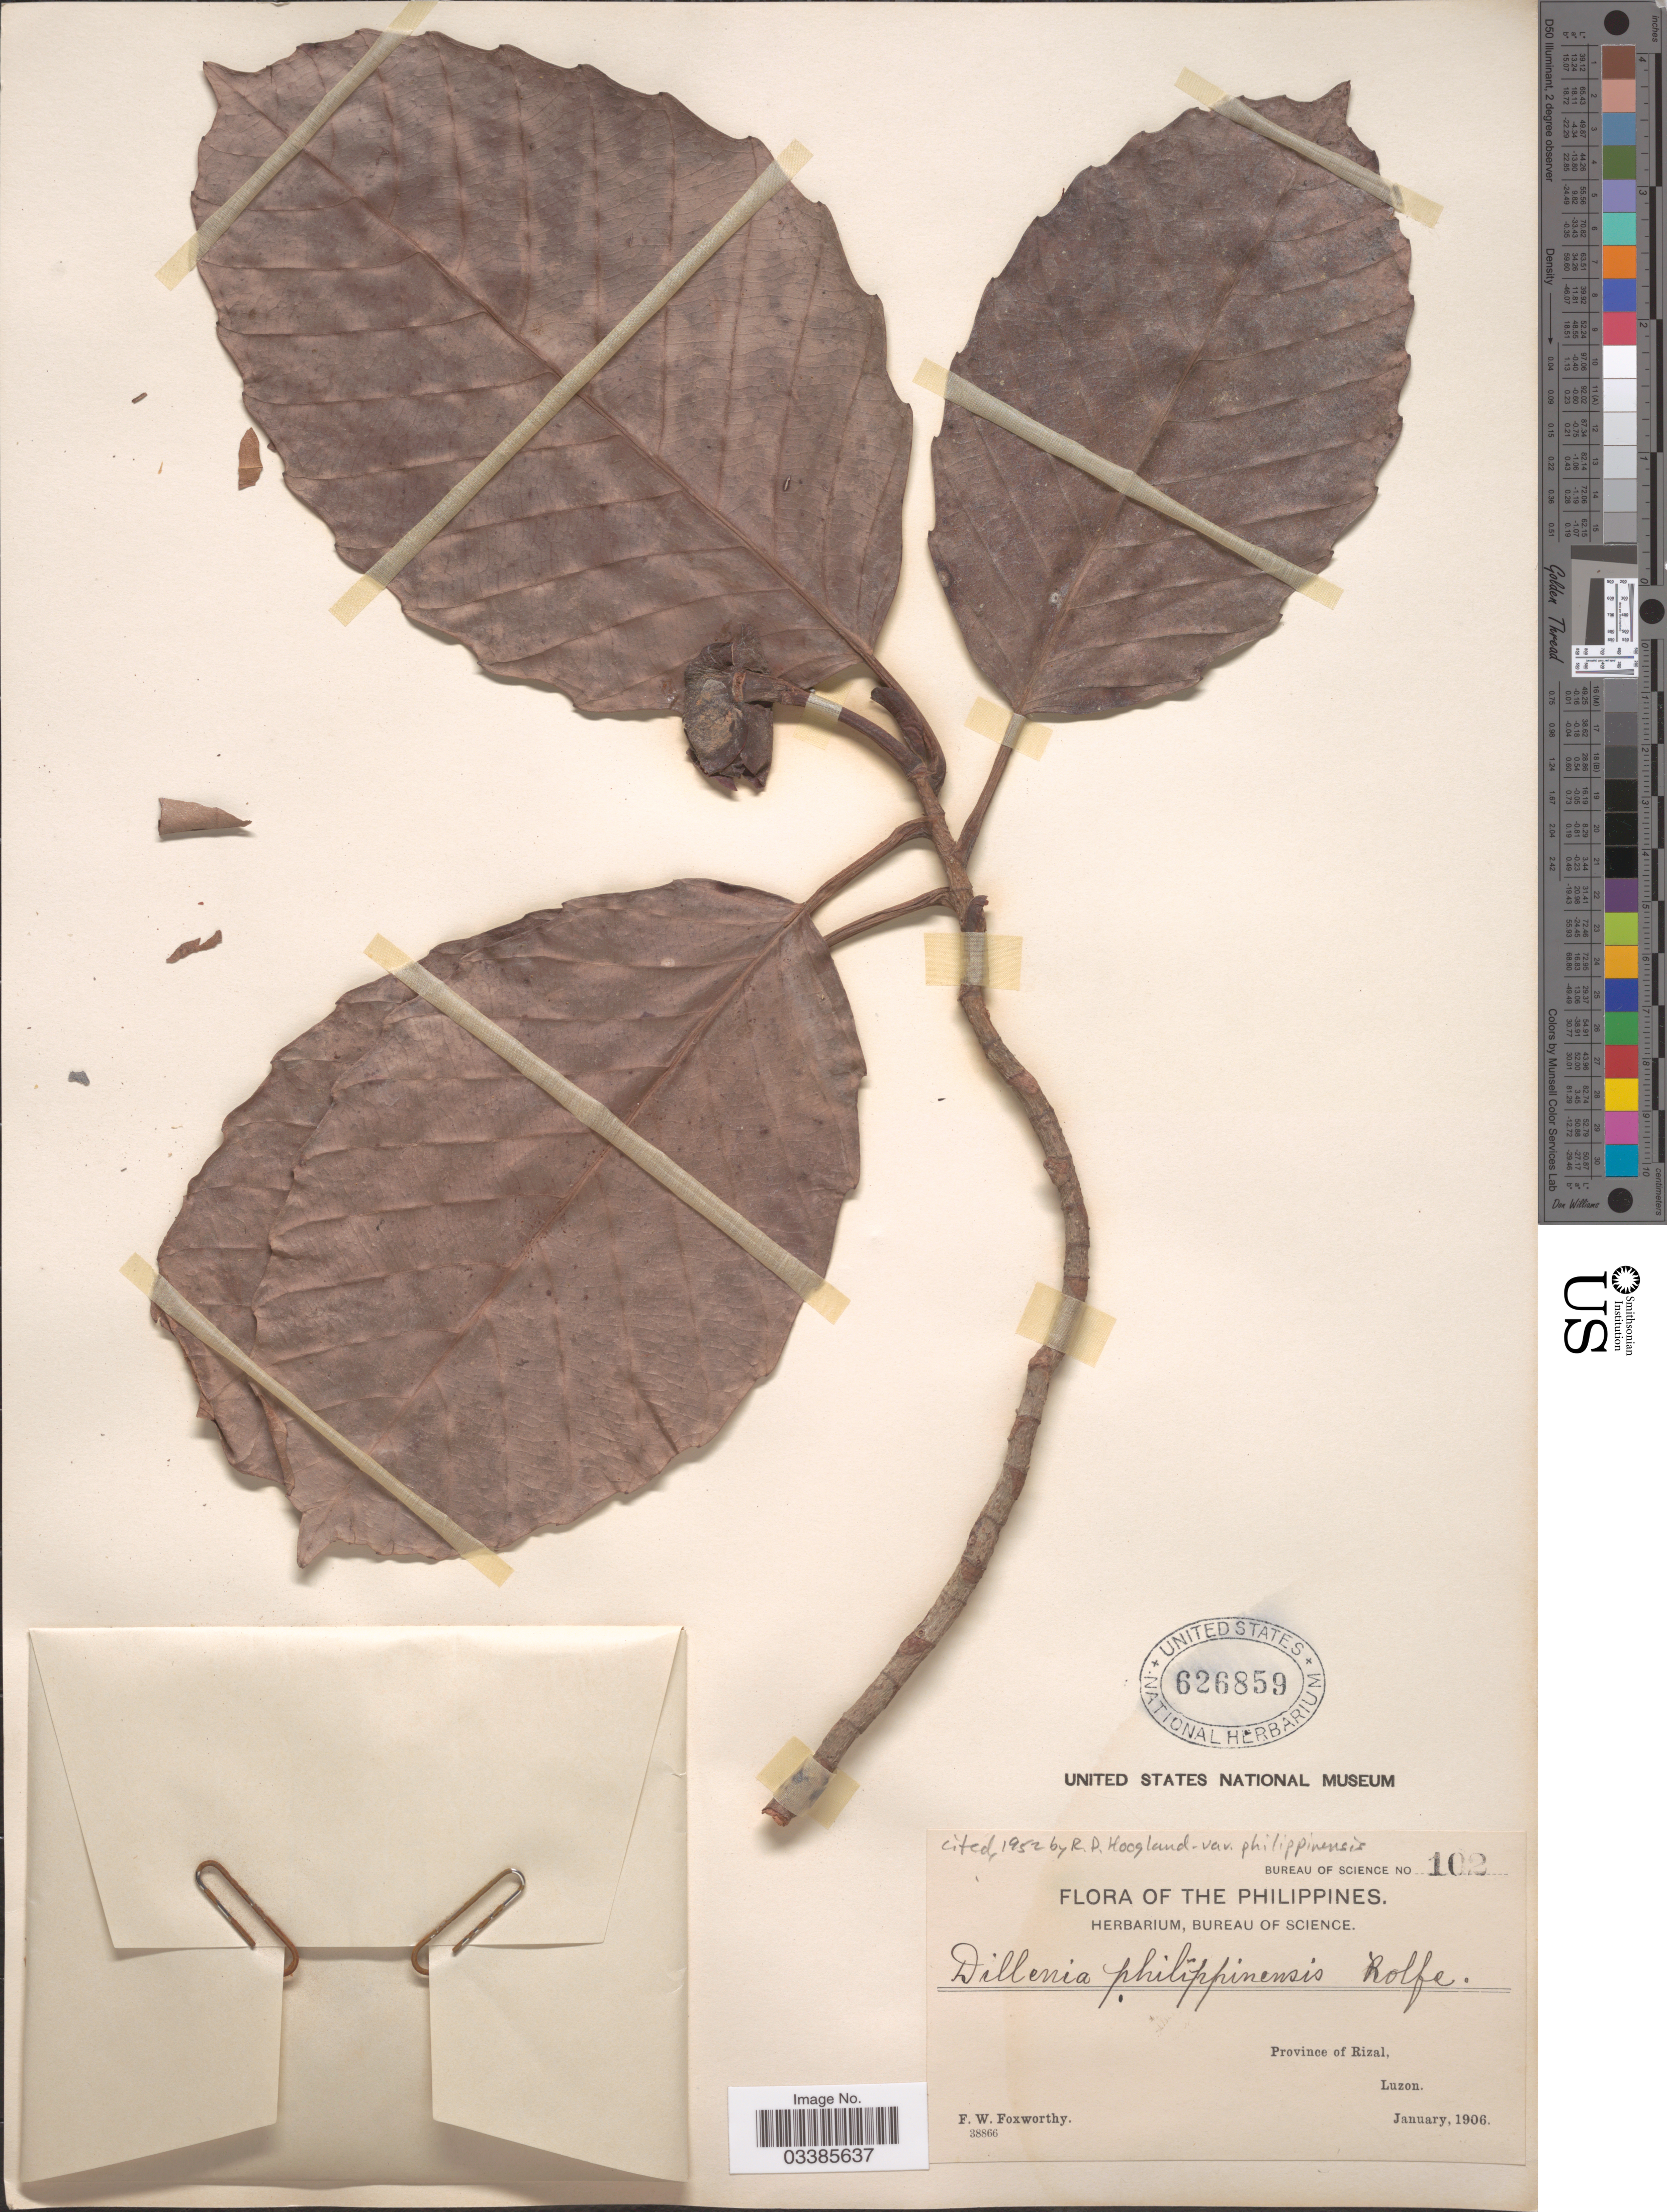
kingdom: Plantae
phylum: Tracheophyta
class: Magnoliopsida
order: Dilleniales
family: Dilleniaceae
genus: Dillenia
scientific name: Dillenia philippinensis var. philippinensis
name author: Rolfe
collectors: F. W. Foxworthy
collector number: Bureau of Science 102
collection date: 1906-01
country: Philippines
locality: Province of Rizal. Luzon.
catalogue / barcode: US 626859